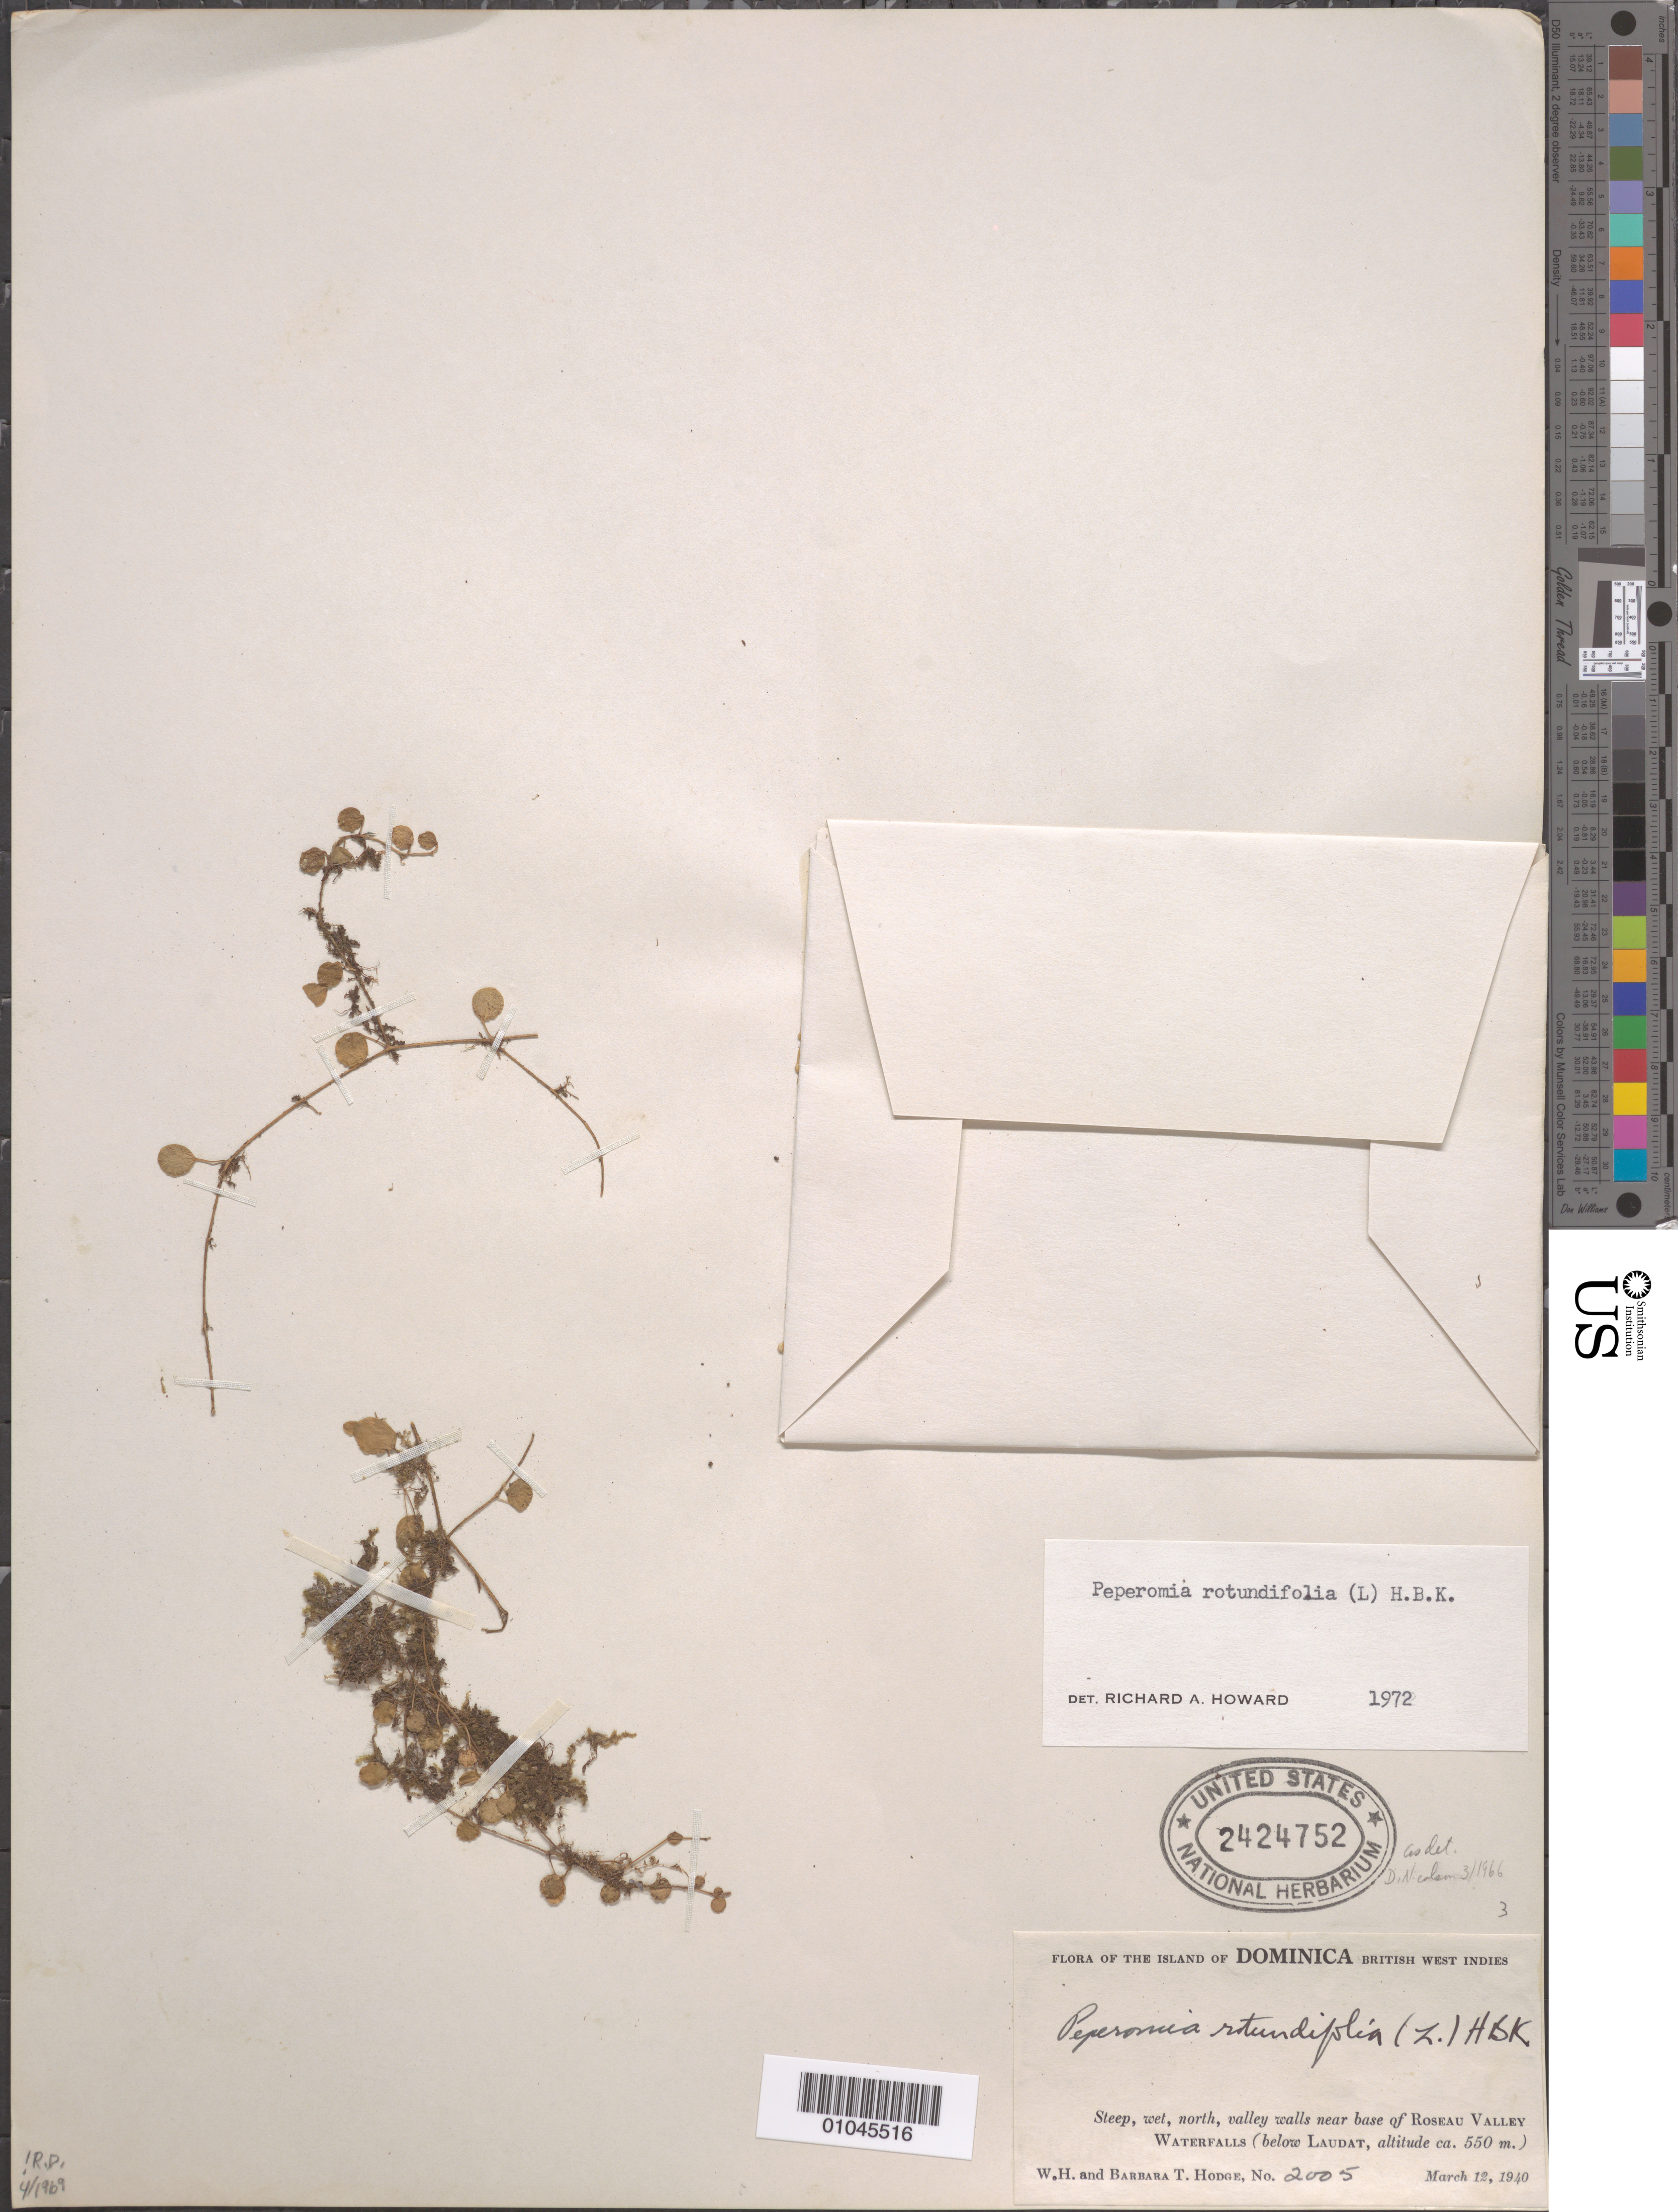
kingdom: Plantae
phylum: Tracheophyta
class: Magnoliopsida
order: Piperales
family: Piperaceae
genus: Peperomia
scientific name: Peperomia rotundifolia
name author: (L.) Kunth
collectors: B. Hodge & W. Hodge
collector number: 2005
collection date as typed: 12 Mar 1940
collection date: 1940-03-12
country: Dominica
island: Dominica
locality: Steep, wet, north, valley walls near base of Roseau Valley Waterfalls (below Laudat)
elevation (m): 550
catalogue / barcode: US 2424752